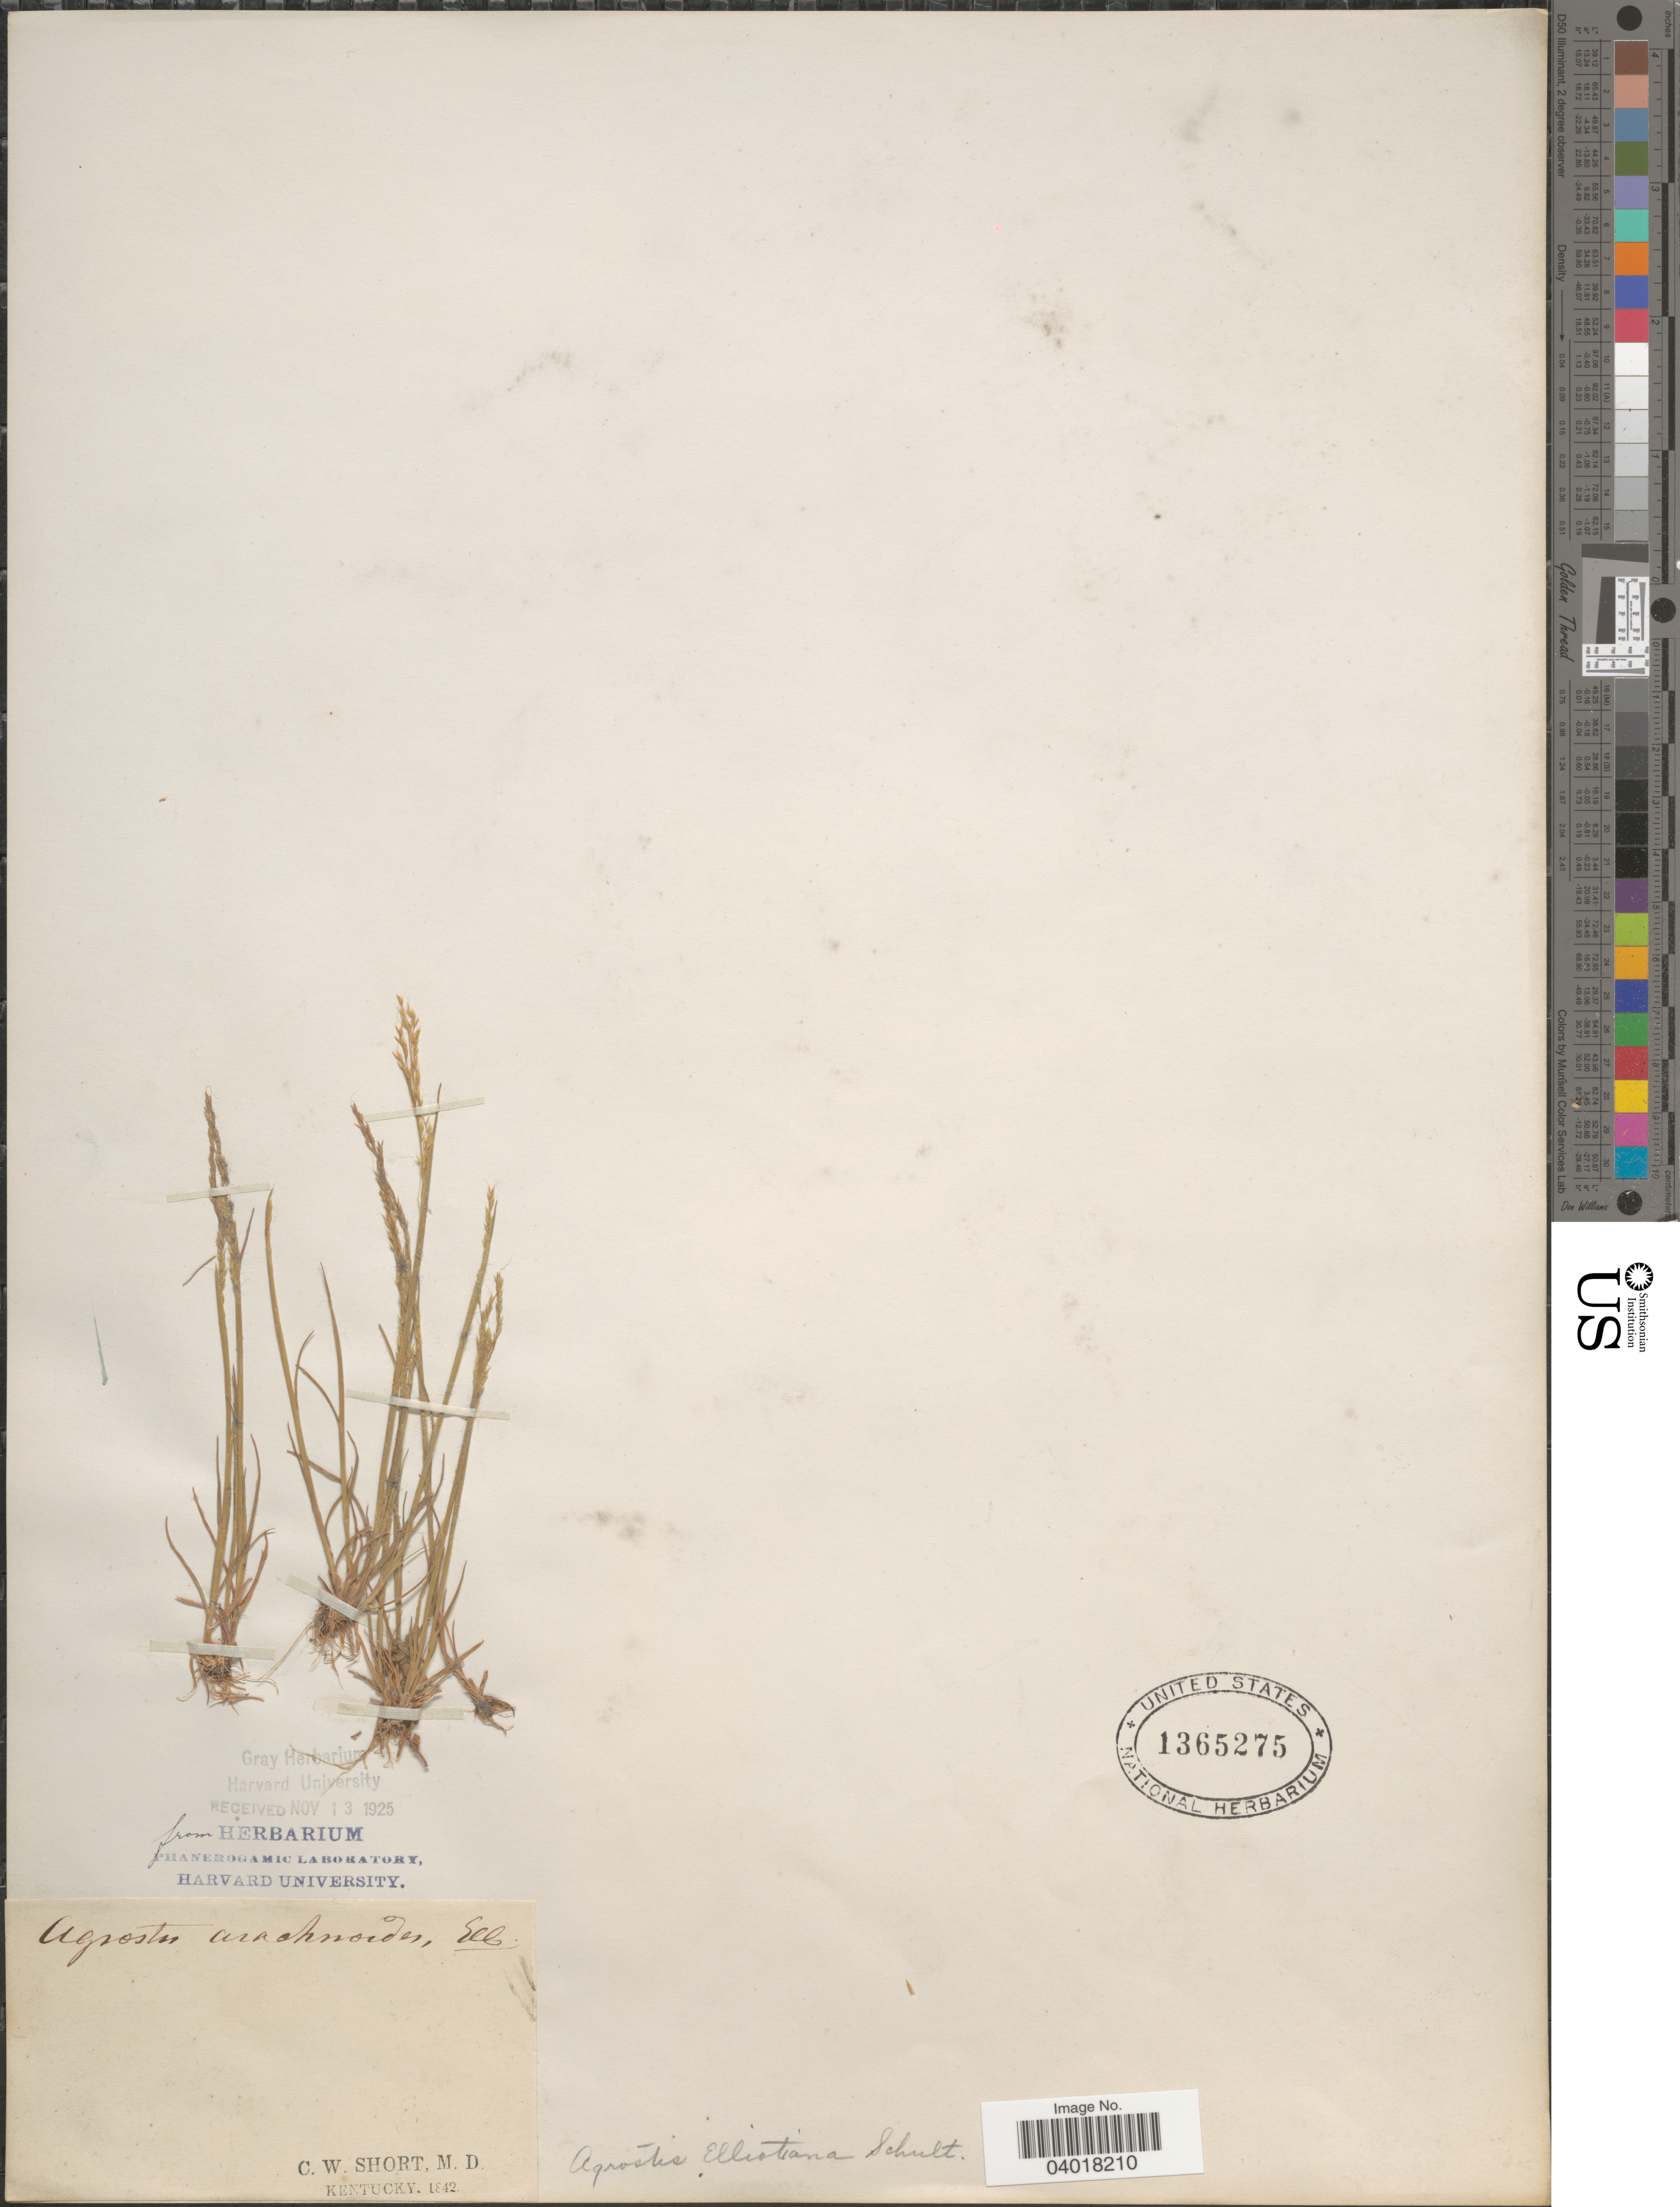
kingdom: Plantae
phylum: Tracheophyta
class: Liliopsida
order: Poales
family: Poaceae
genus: Agrostis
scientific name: Agrostis elliottiana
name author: Schult.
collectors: C. W. Short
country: United States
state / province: Kentucky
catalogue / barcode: US 1365275